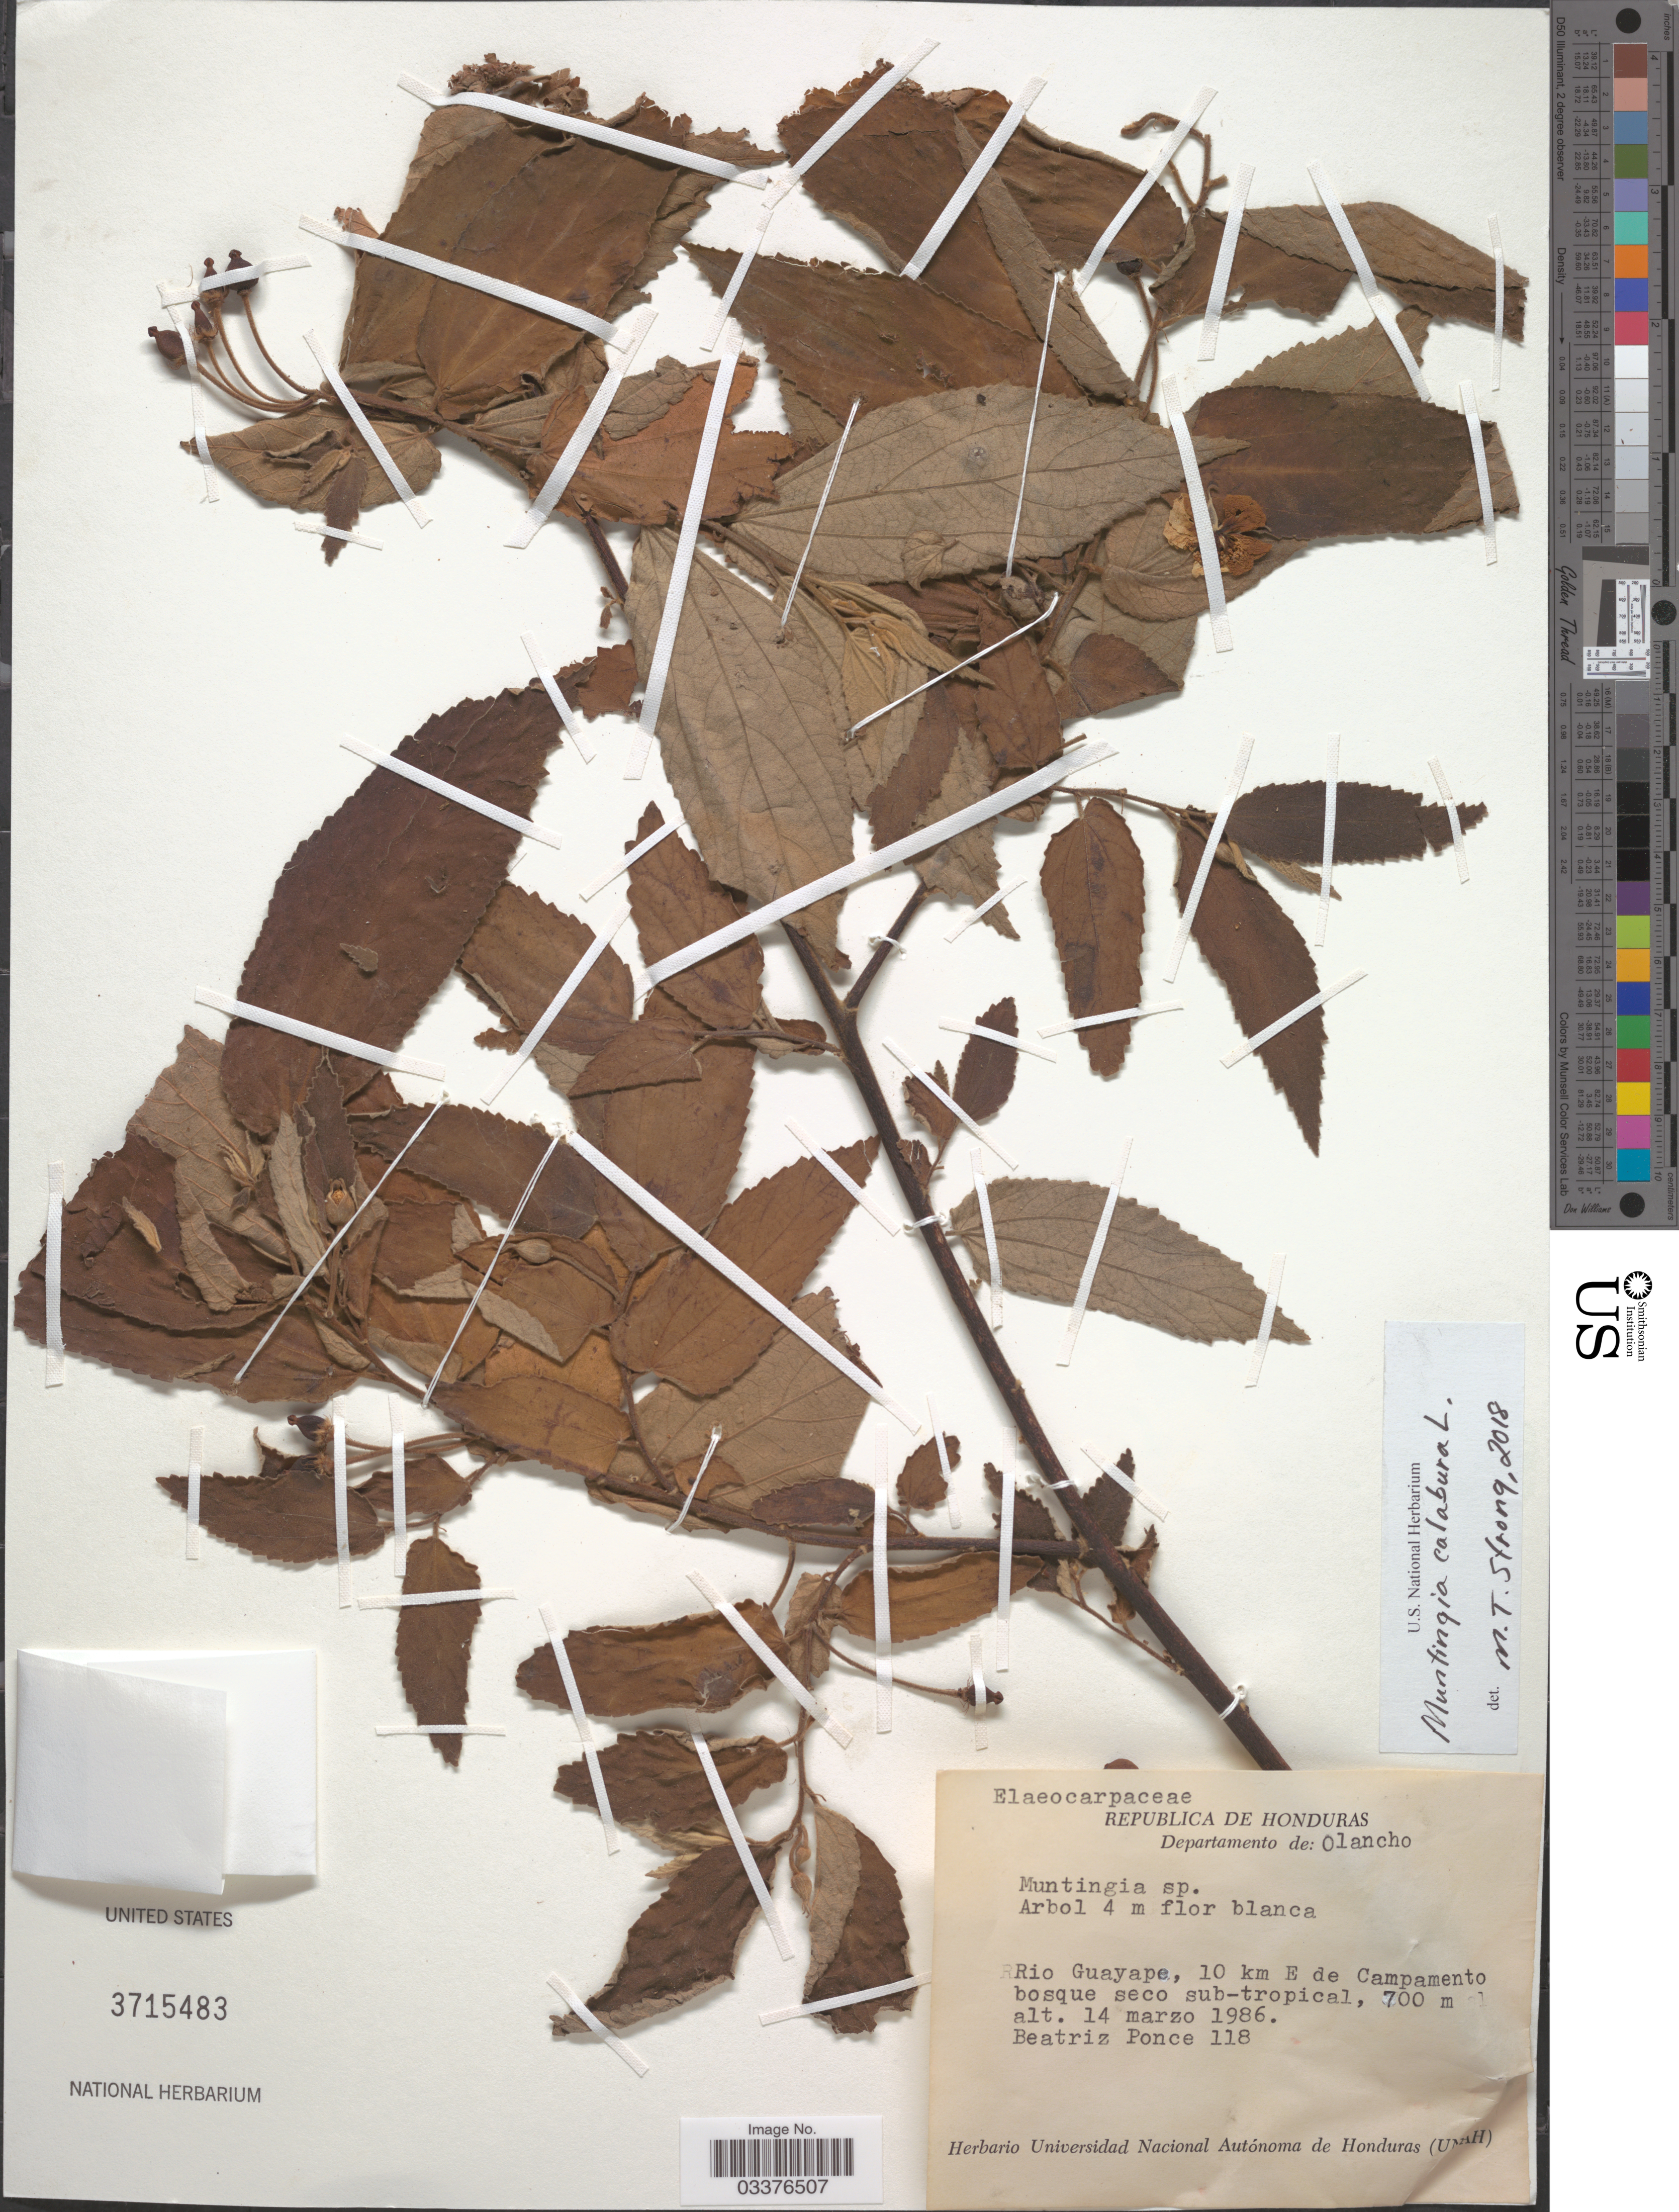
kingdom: Plantae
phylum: Tracheophyta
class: Magnoliopsida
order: Malvales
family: Muntingiaceae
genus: Muntingia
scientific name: Muntingia calabura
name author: L.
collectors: B. Ponce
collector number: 118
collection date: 1986-03-14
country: Honduras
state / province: Olancho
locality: Departamento de: Olancho. Rio Guayape, 10 km E de Campamento bosque seco sub-tropical.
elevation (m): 700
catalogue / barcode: US 3715483